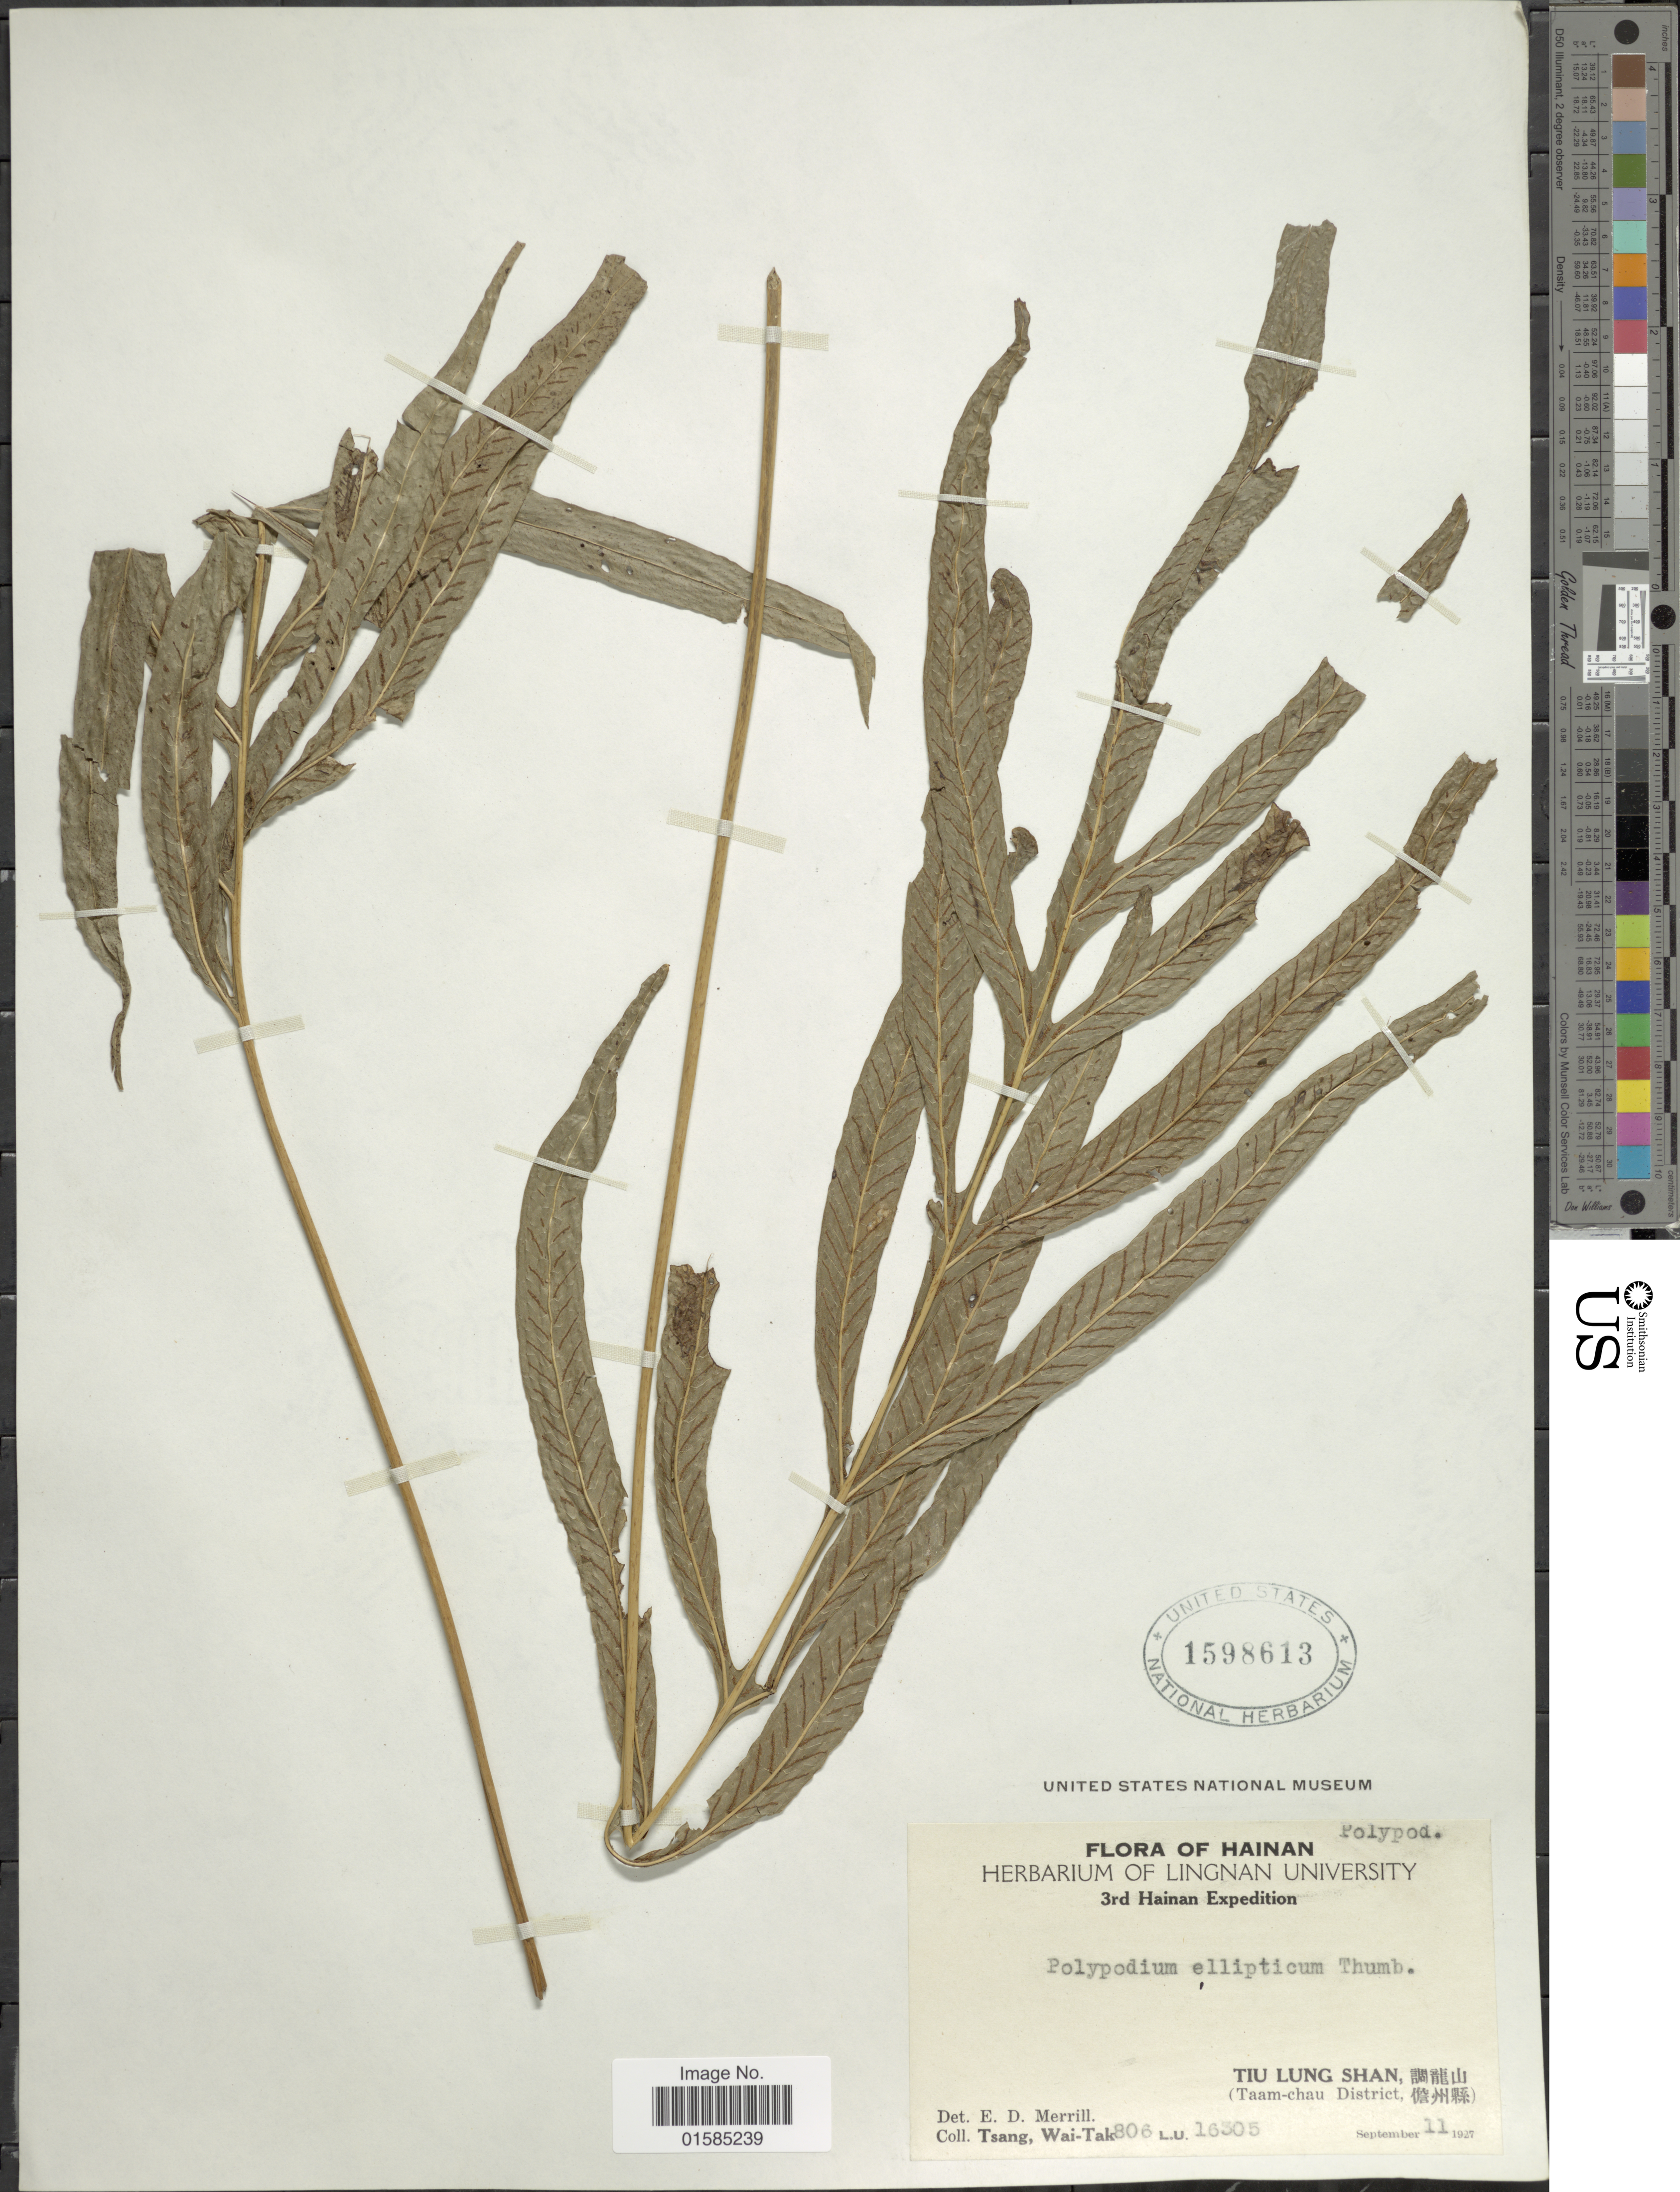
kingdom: Plantae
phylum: Tracheophyta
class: Polypodiopsida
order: Polypodiales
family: Polypodiaceae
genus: Leptochilus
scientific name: Leptochilus ellipticus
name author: (Thunb.) Noot.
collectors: W. T. Tsang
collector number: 806/16305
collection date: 1927-09-11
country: China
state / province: Hainan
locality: Hainan, , Tiu Lung Shan (Taam-chau District)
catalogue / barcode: US 1598613